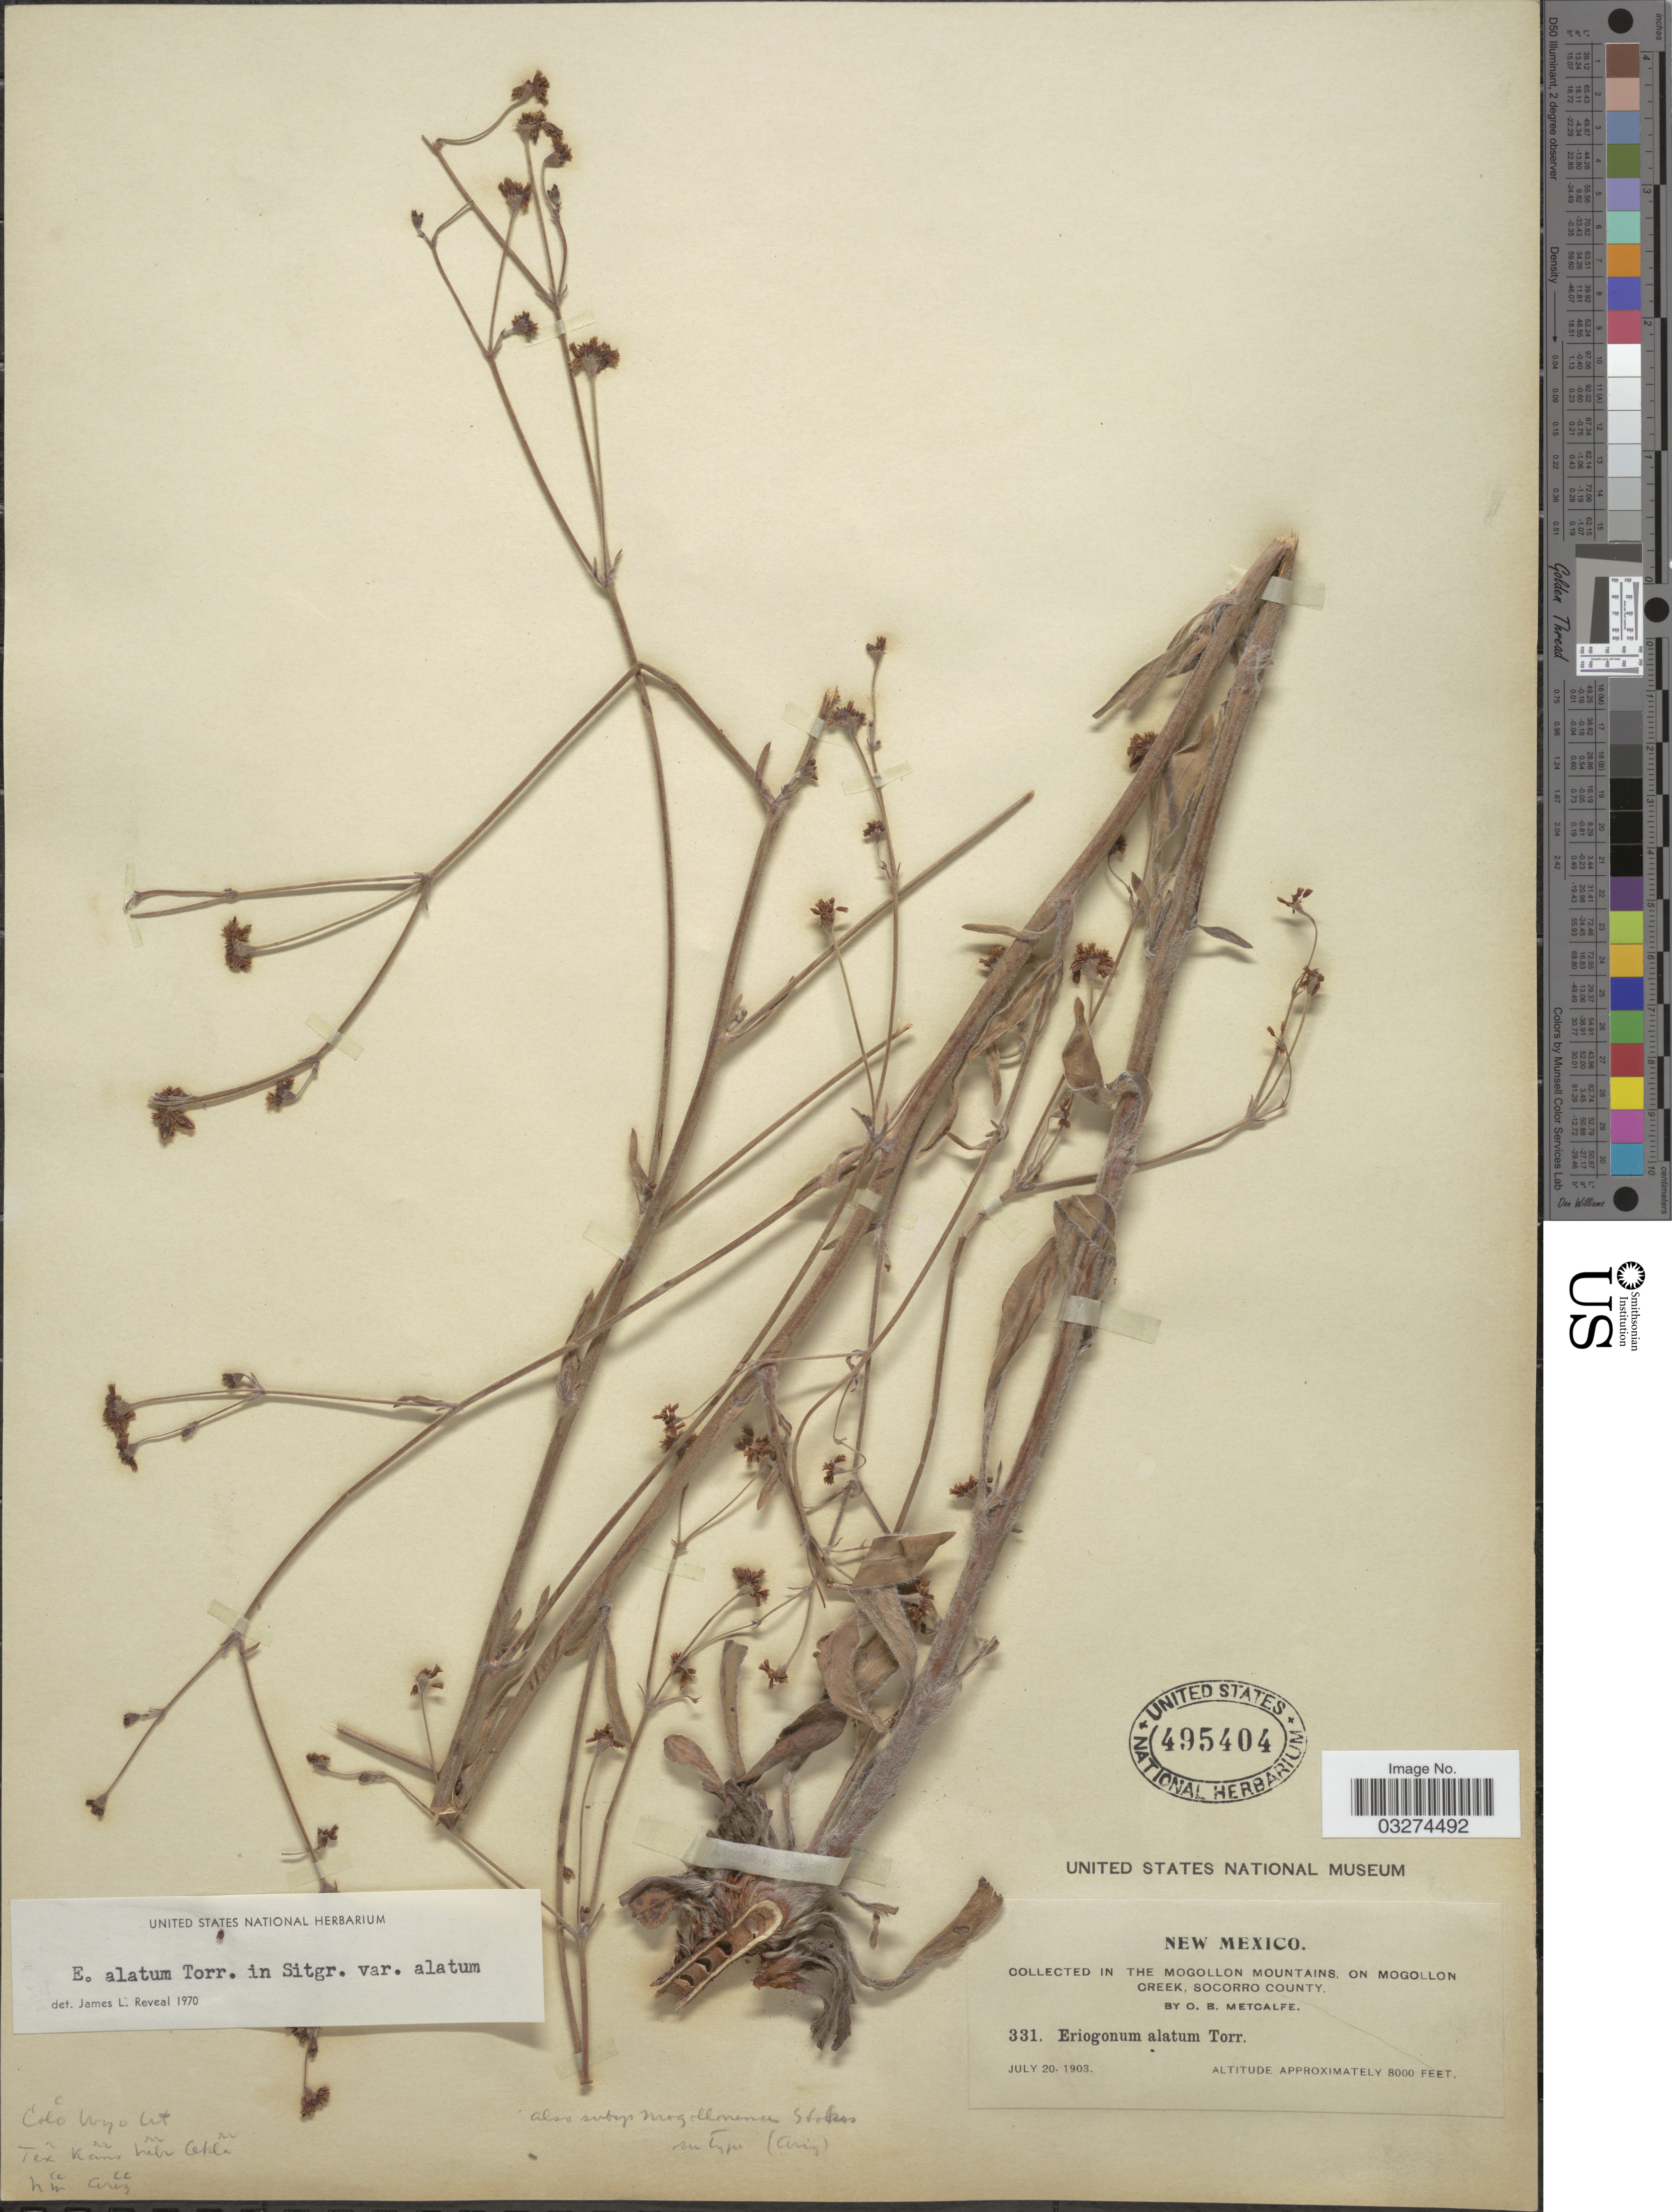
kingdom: Plantae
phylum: Tracheophyta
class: Magnoliopsida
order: Caryophyllales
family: Polygonaceae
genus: Eriogonum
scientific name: Eriogonum alatum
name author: Torr.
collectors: O. B. Metcalfe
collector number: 331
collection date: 1903-07-20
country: United States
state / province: New Mexico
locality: In the Mogollon mountains, on Mogollon Creek, Socorro County.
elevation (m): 2438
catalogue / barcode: US 495404